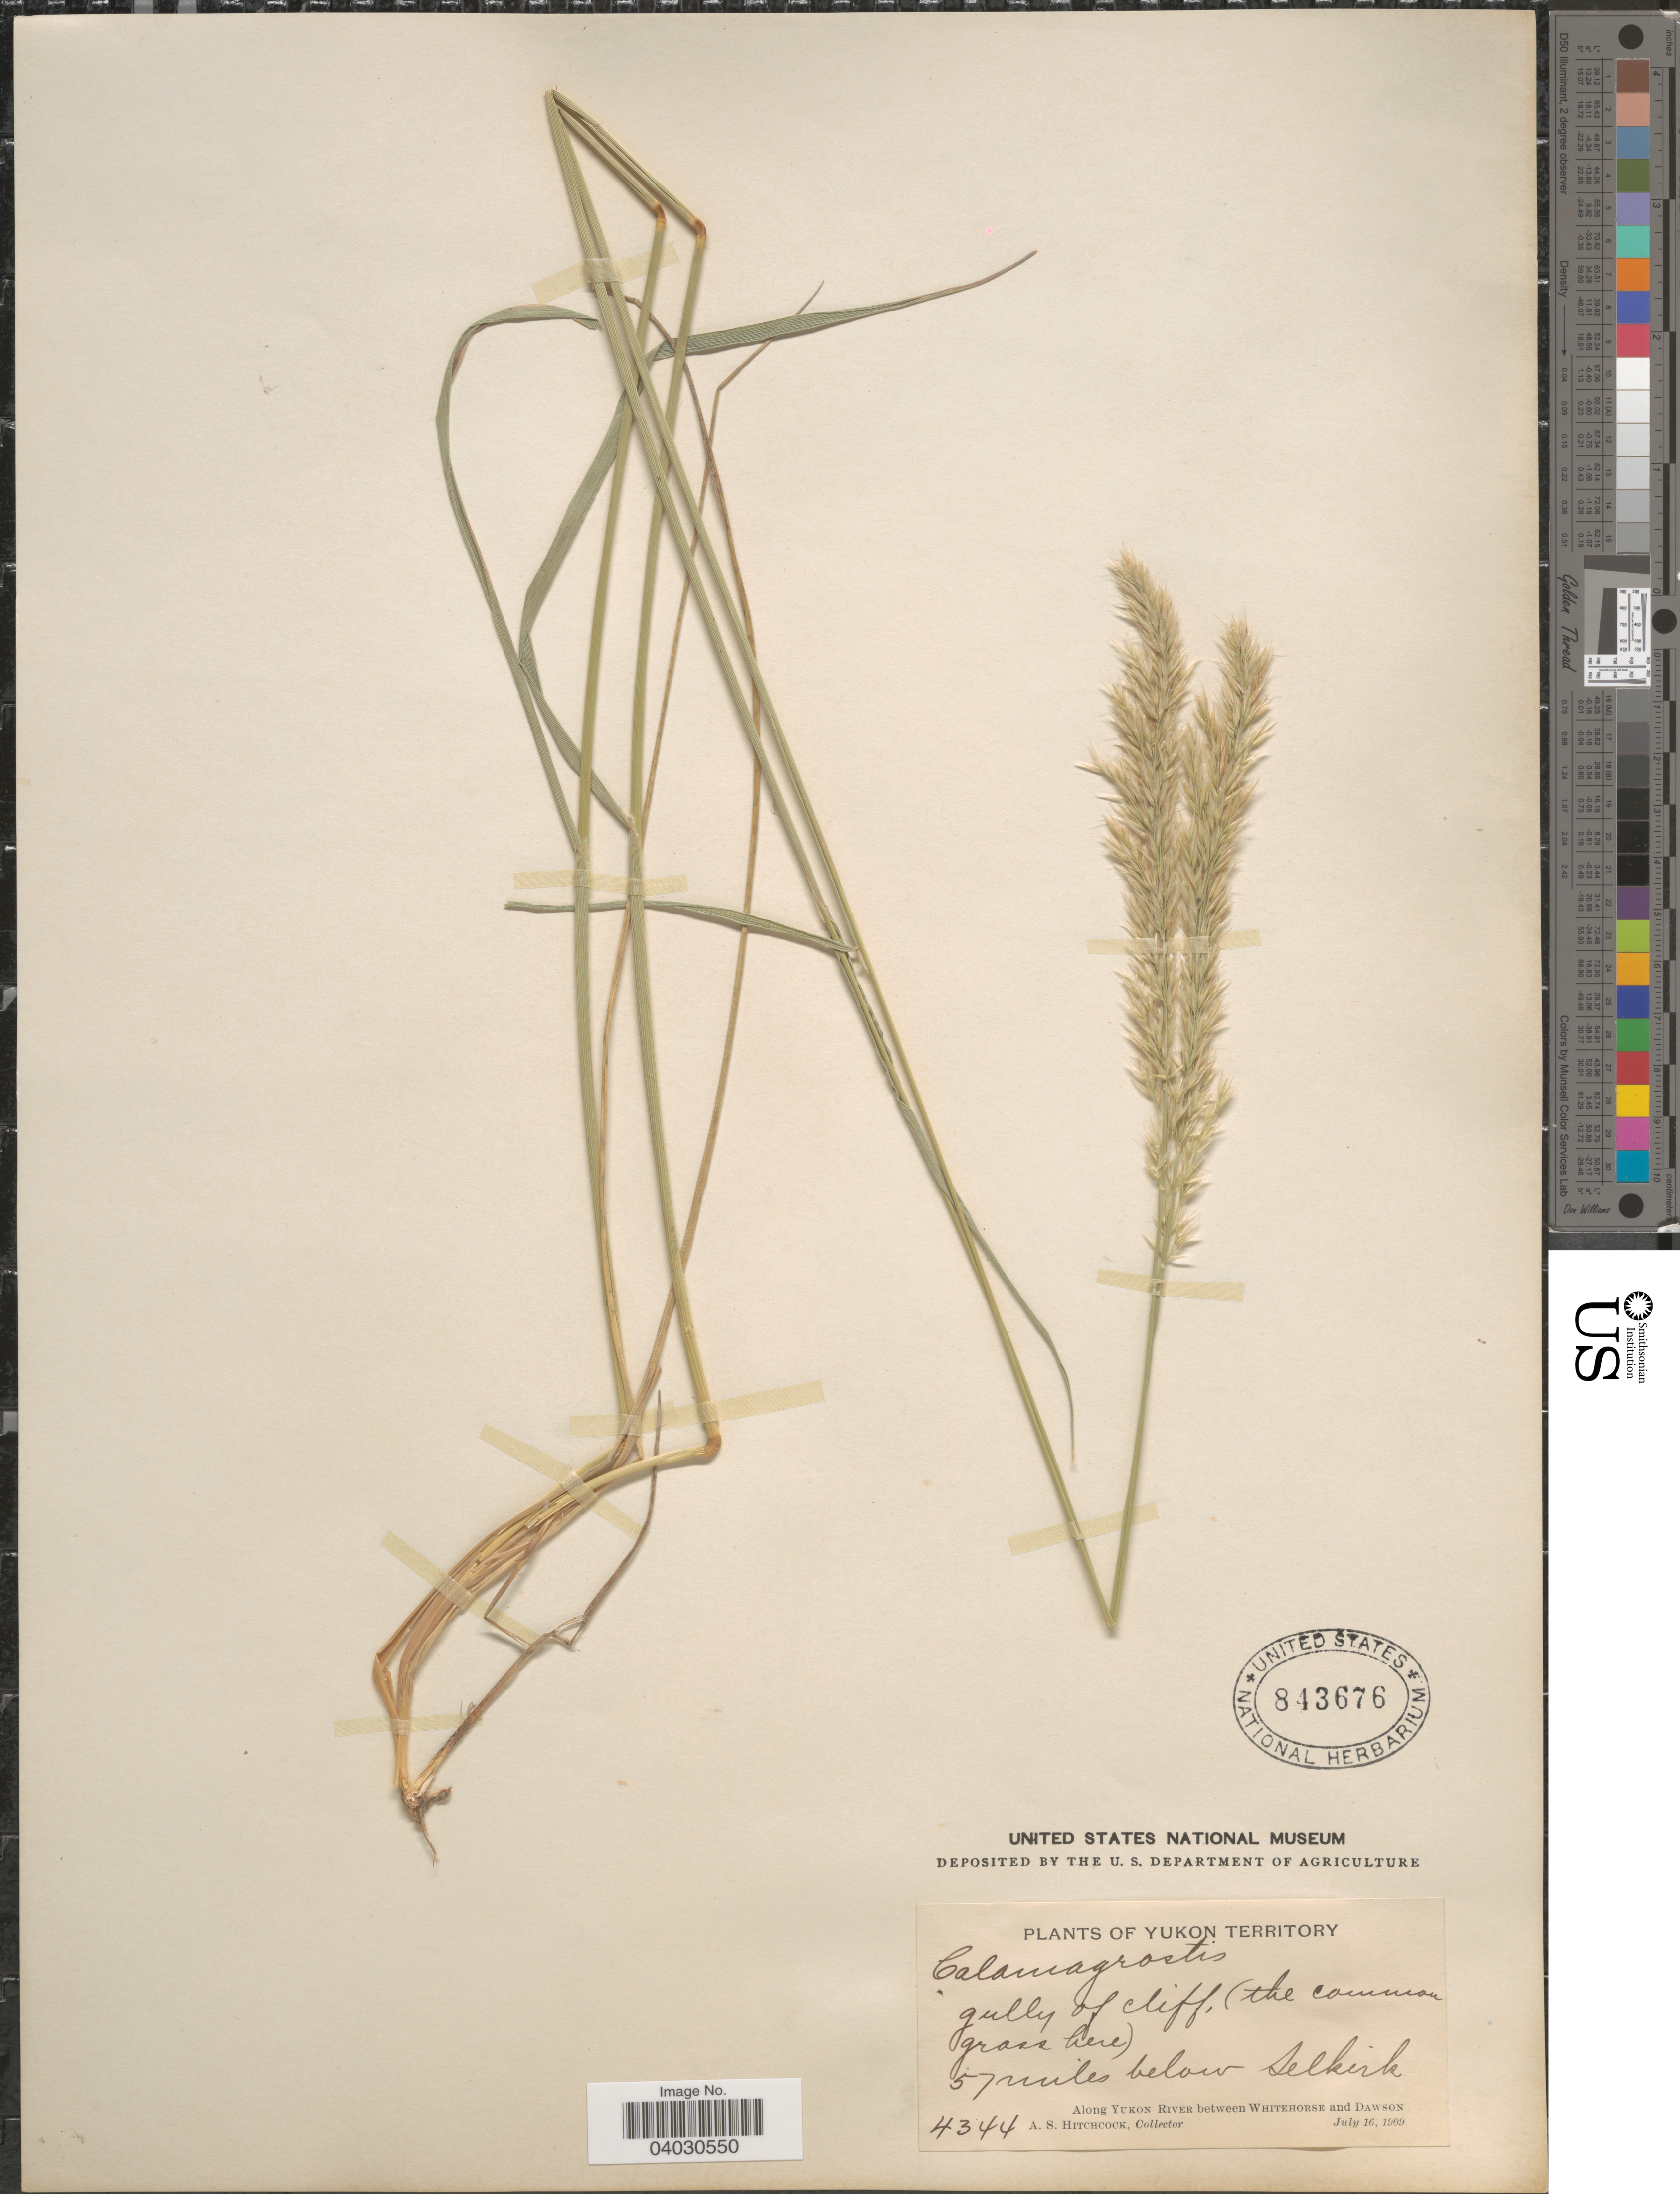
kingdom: Plantae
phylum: Tracheophyta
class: Liliopsida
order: Poales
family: Poaceae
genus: Calamagrostis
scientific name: Calamagrostis purpurascens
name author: R. Br.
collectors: A. S. Hitchcock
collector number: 4344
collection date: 1909-07-16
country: Canada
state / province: Yukon Territory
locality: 57 miles below Selkirk. Along Yukon River between Whitehorse and Dawson.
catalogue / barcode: US 843676